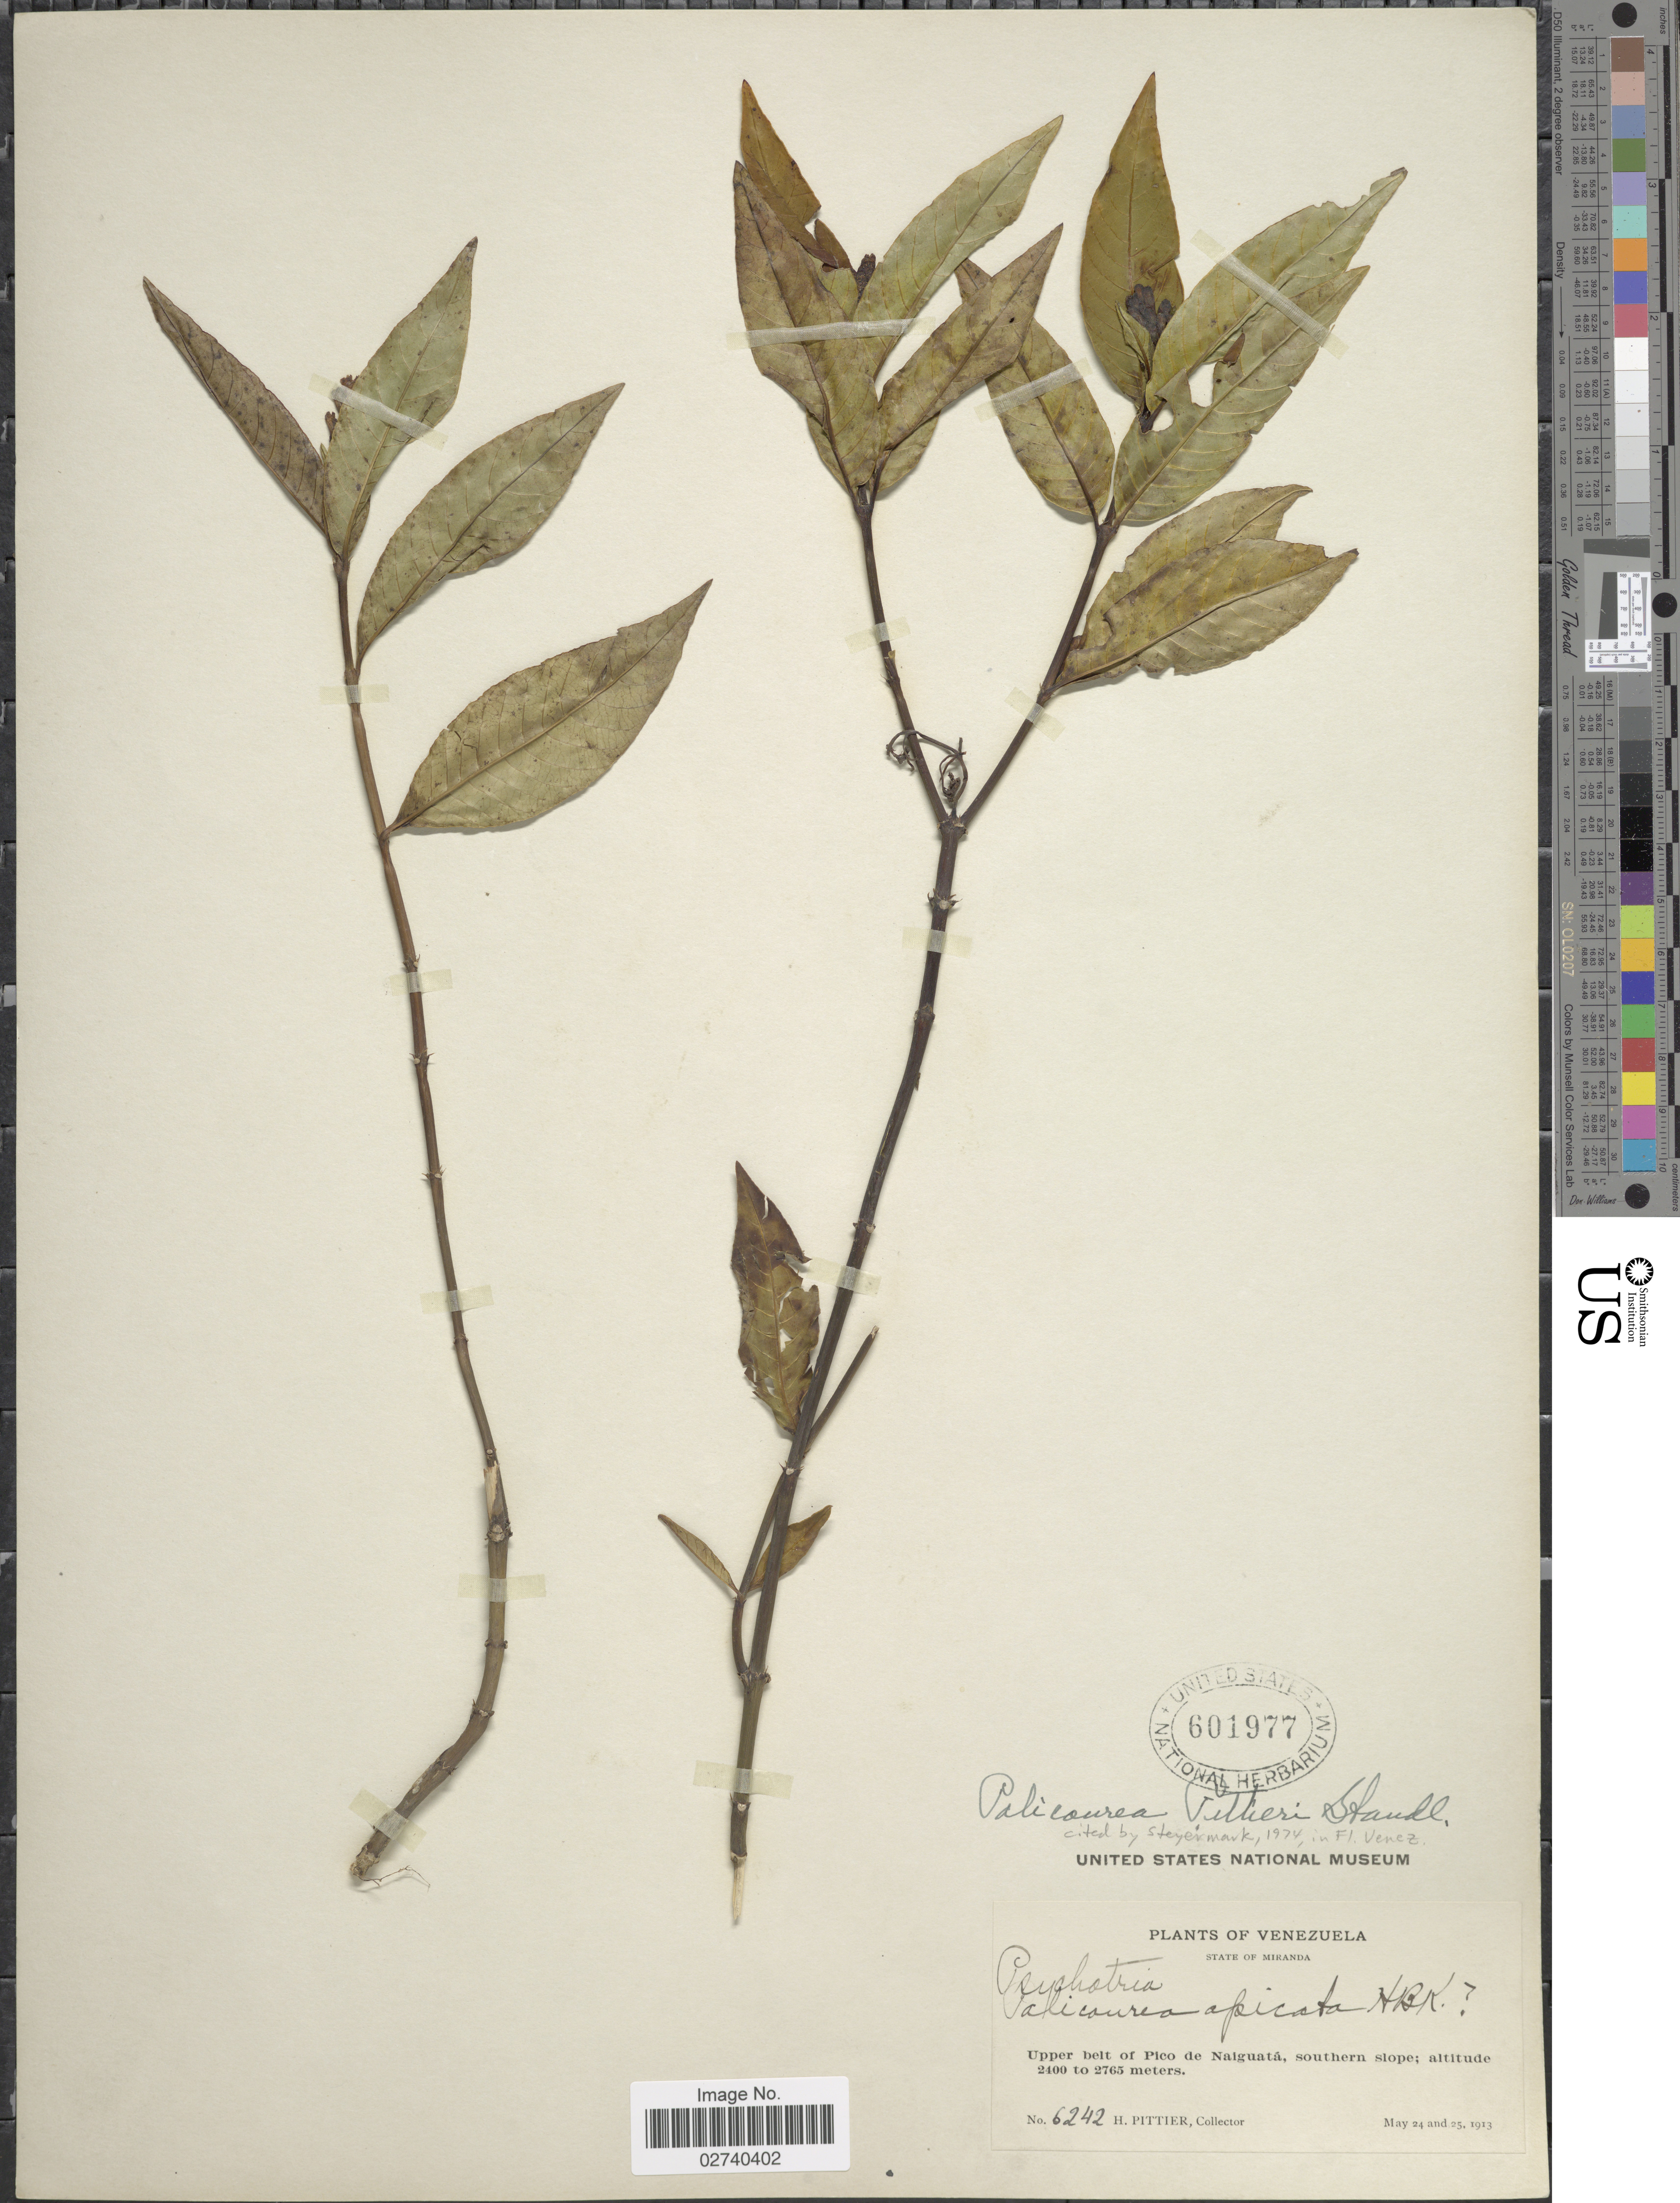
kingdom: Plantae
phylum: Tracheophyta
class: Magnoliopsida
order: Gentianales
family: Rubiaceae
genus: Palicourea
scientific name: Palicourea pittieri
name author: Standl.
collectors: H. F. Pittier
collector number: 6242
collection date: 1913-05-24/1913-05-25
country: Venezuela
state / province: Miranda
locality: Upper belt of Pico de Naiguatá, southern slope.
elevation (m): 2400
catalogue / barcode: US 601977